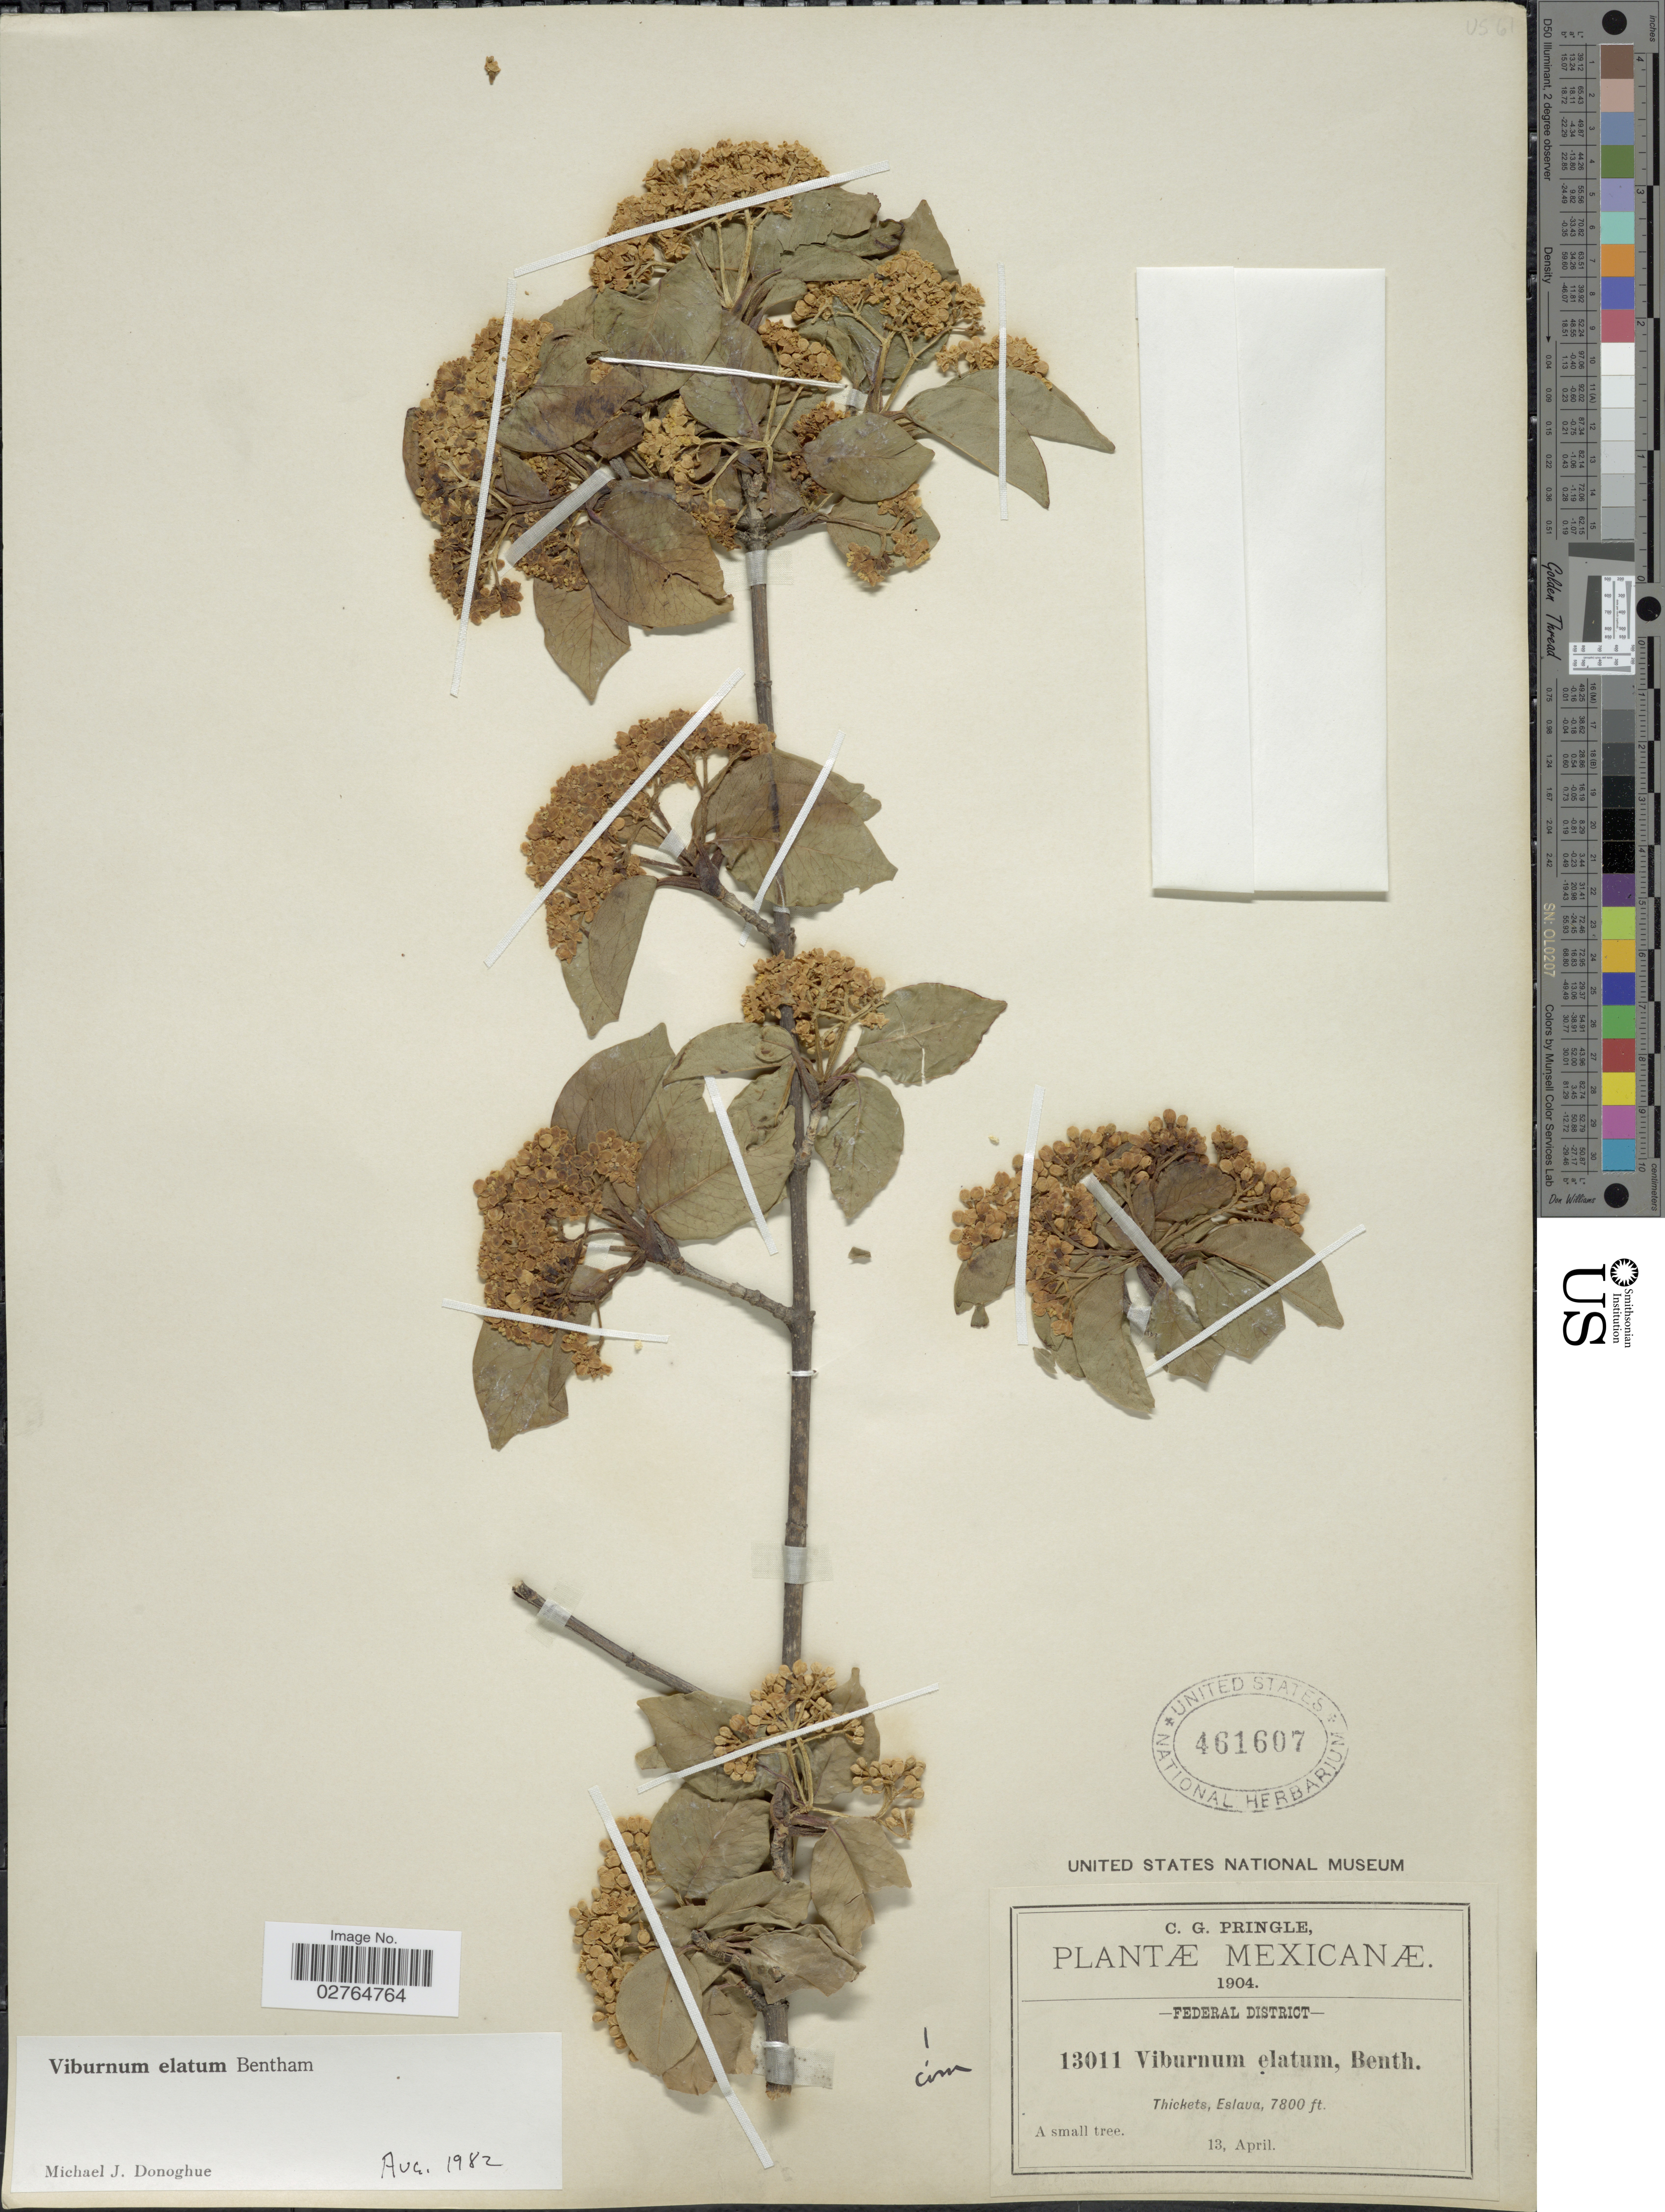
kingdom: Plantae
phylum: Tracheophyta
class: Magnoliopsida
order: Dipsacales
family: Viburnaceae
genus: Viburnum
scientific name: Viburnum elatum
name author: Benth.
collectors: C. G. Pringle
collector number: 13011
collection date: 1904-04-13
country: Mexico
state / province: Distrito Federal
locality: Federal District. Thickets, Eslava.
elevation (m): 2377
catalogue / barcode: US 461607